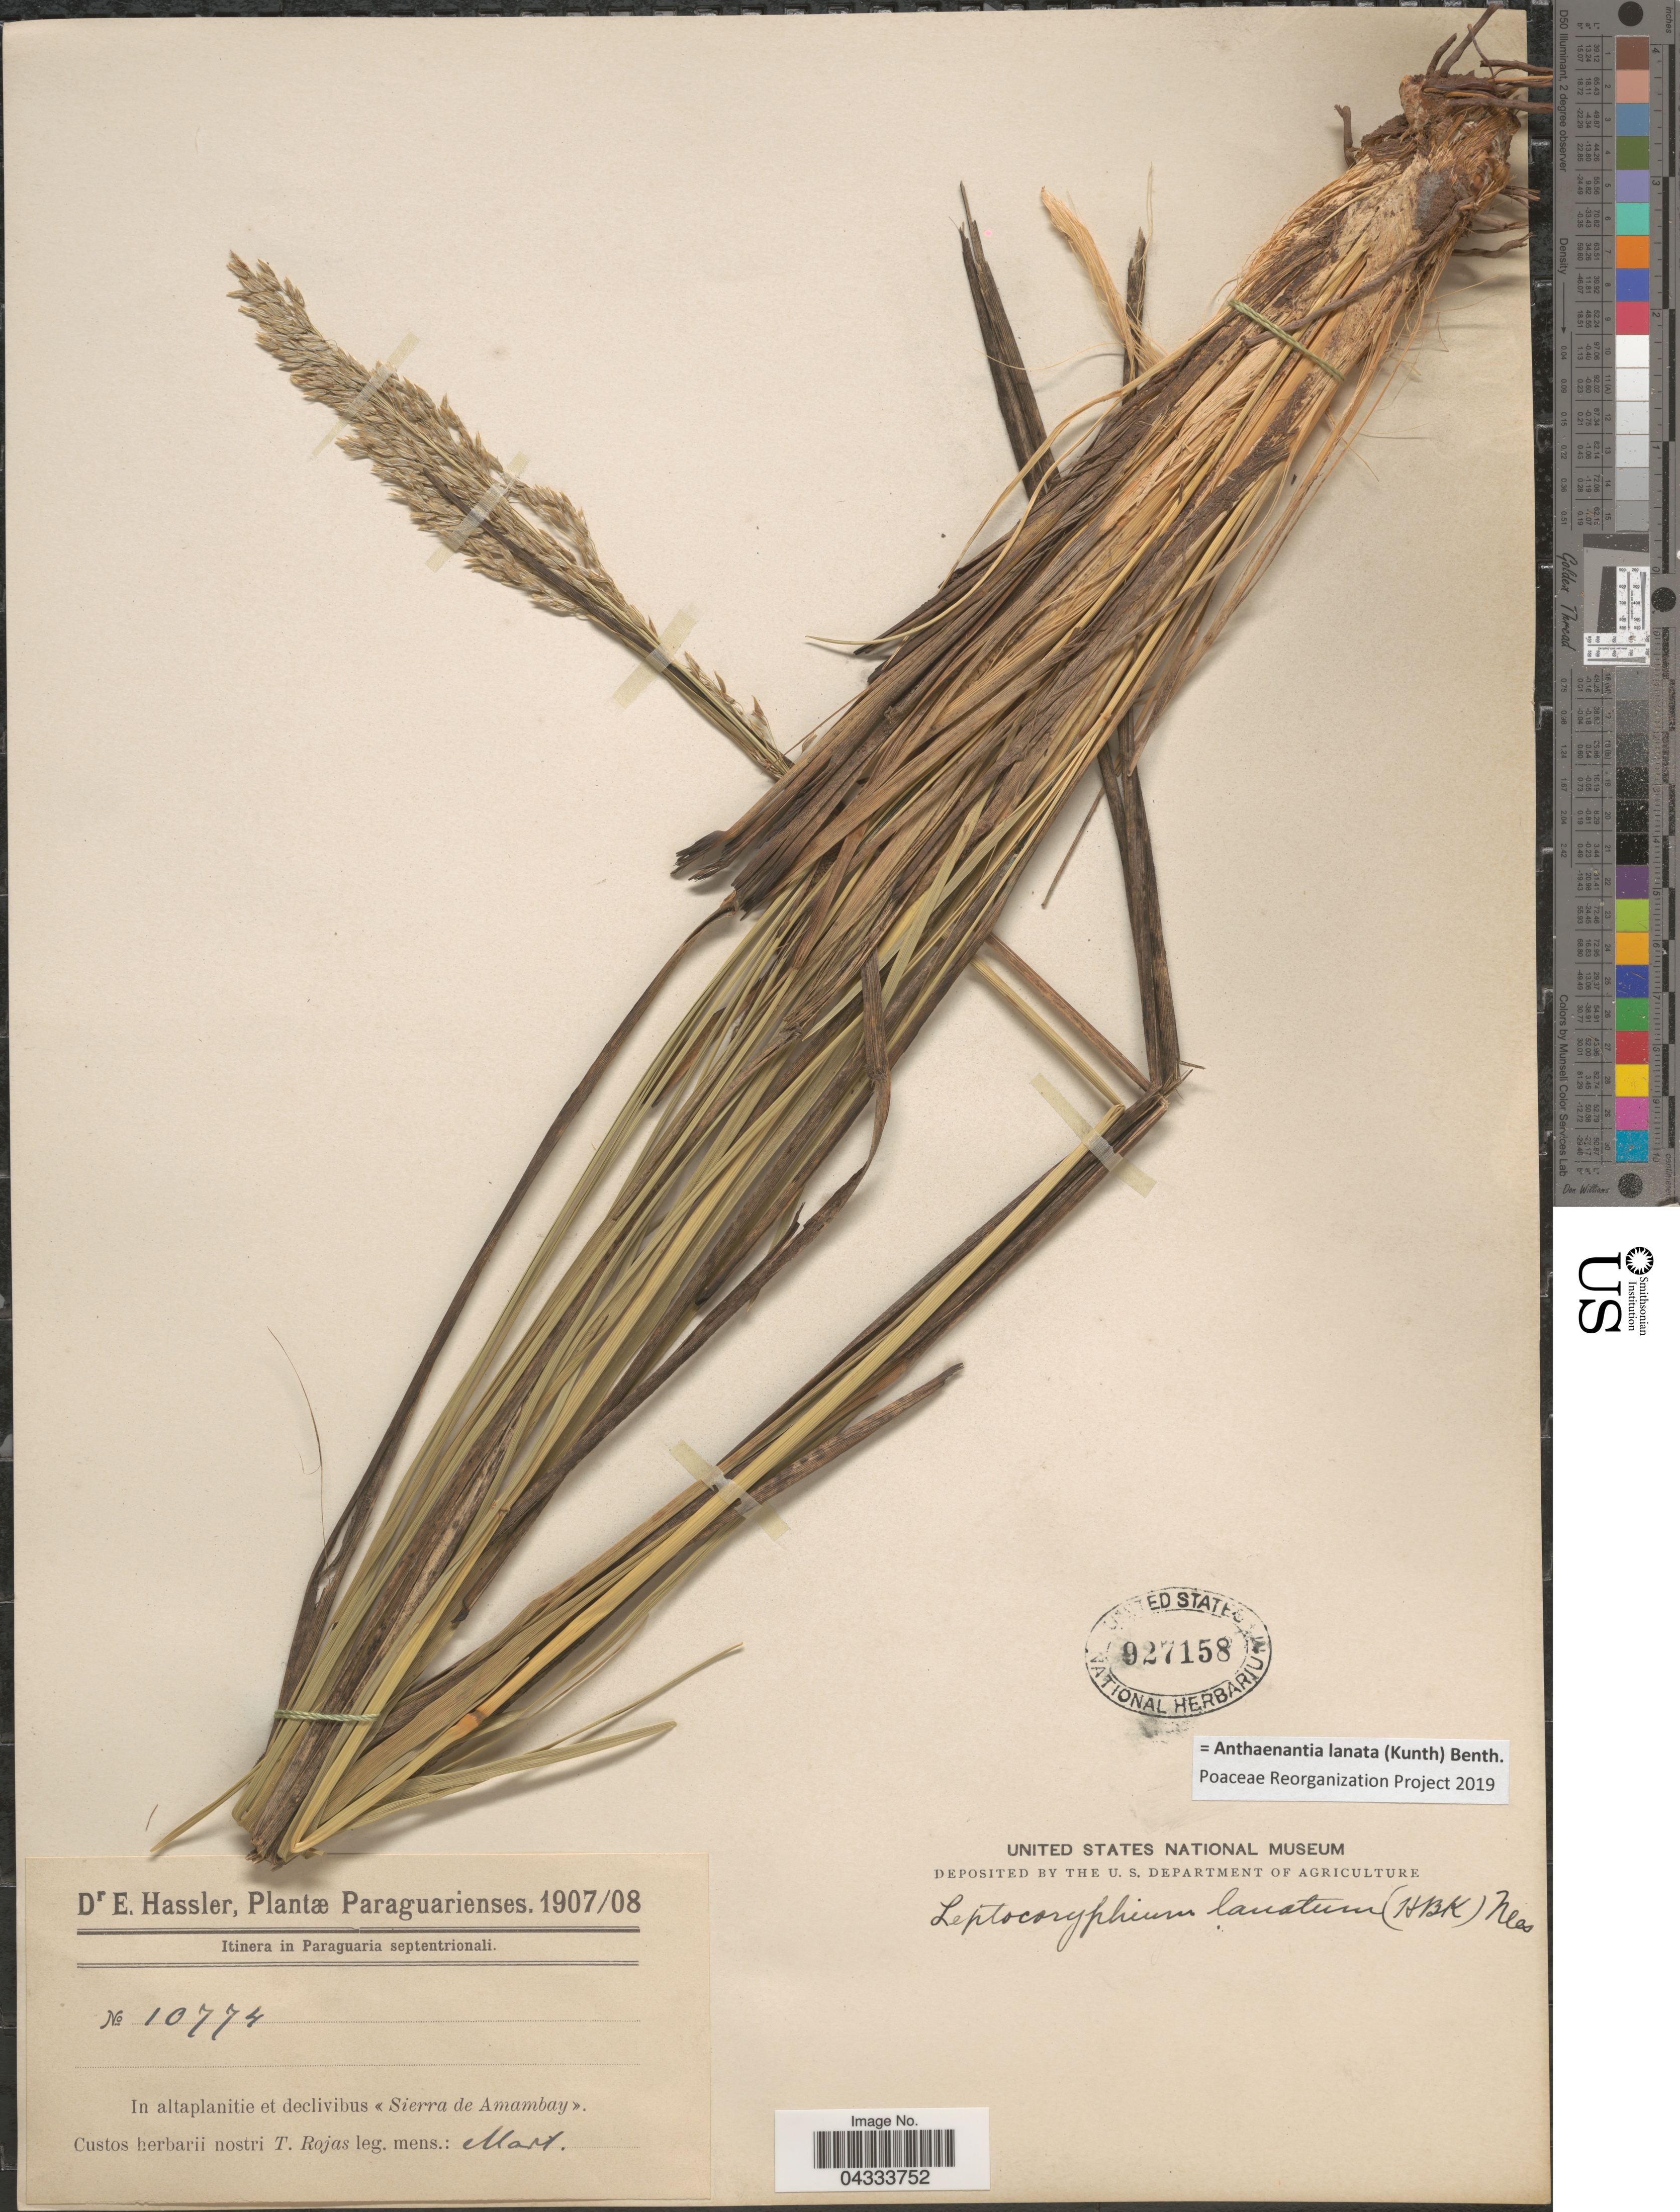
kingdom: Plantae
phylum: Tracheophyta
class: Liliopsida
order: Poales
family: Poaceae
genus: Anthaenantia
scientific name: Anthaenantia lanata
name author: (Kunth) Benth.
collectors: T. Rojas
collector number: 10774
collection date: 1907-03/1908-03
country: Paraguay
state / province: Paraguari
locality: Itinera in Paraguaria septentrionali. In altaplanitie et declivibus «Sierra de Amambay».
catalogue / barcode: US 927158